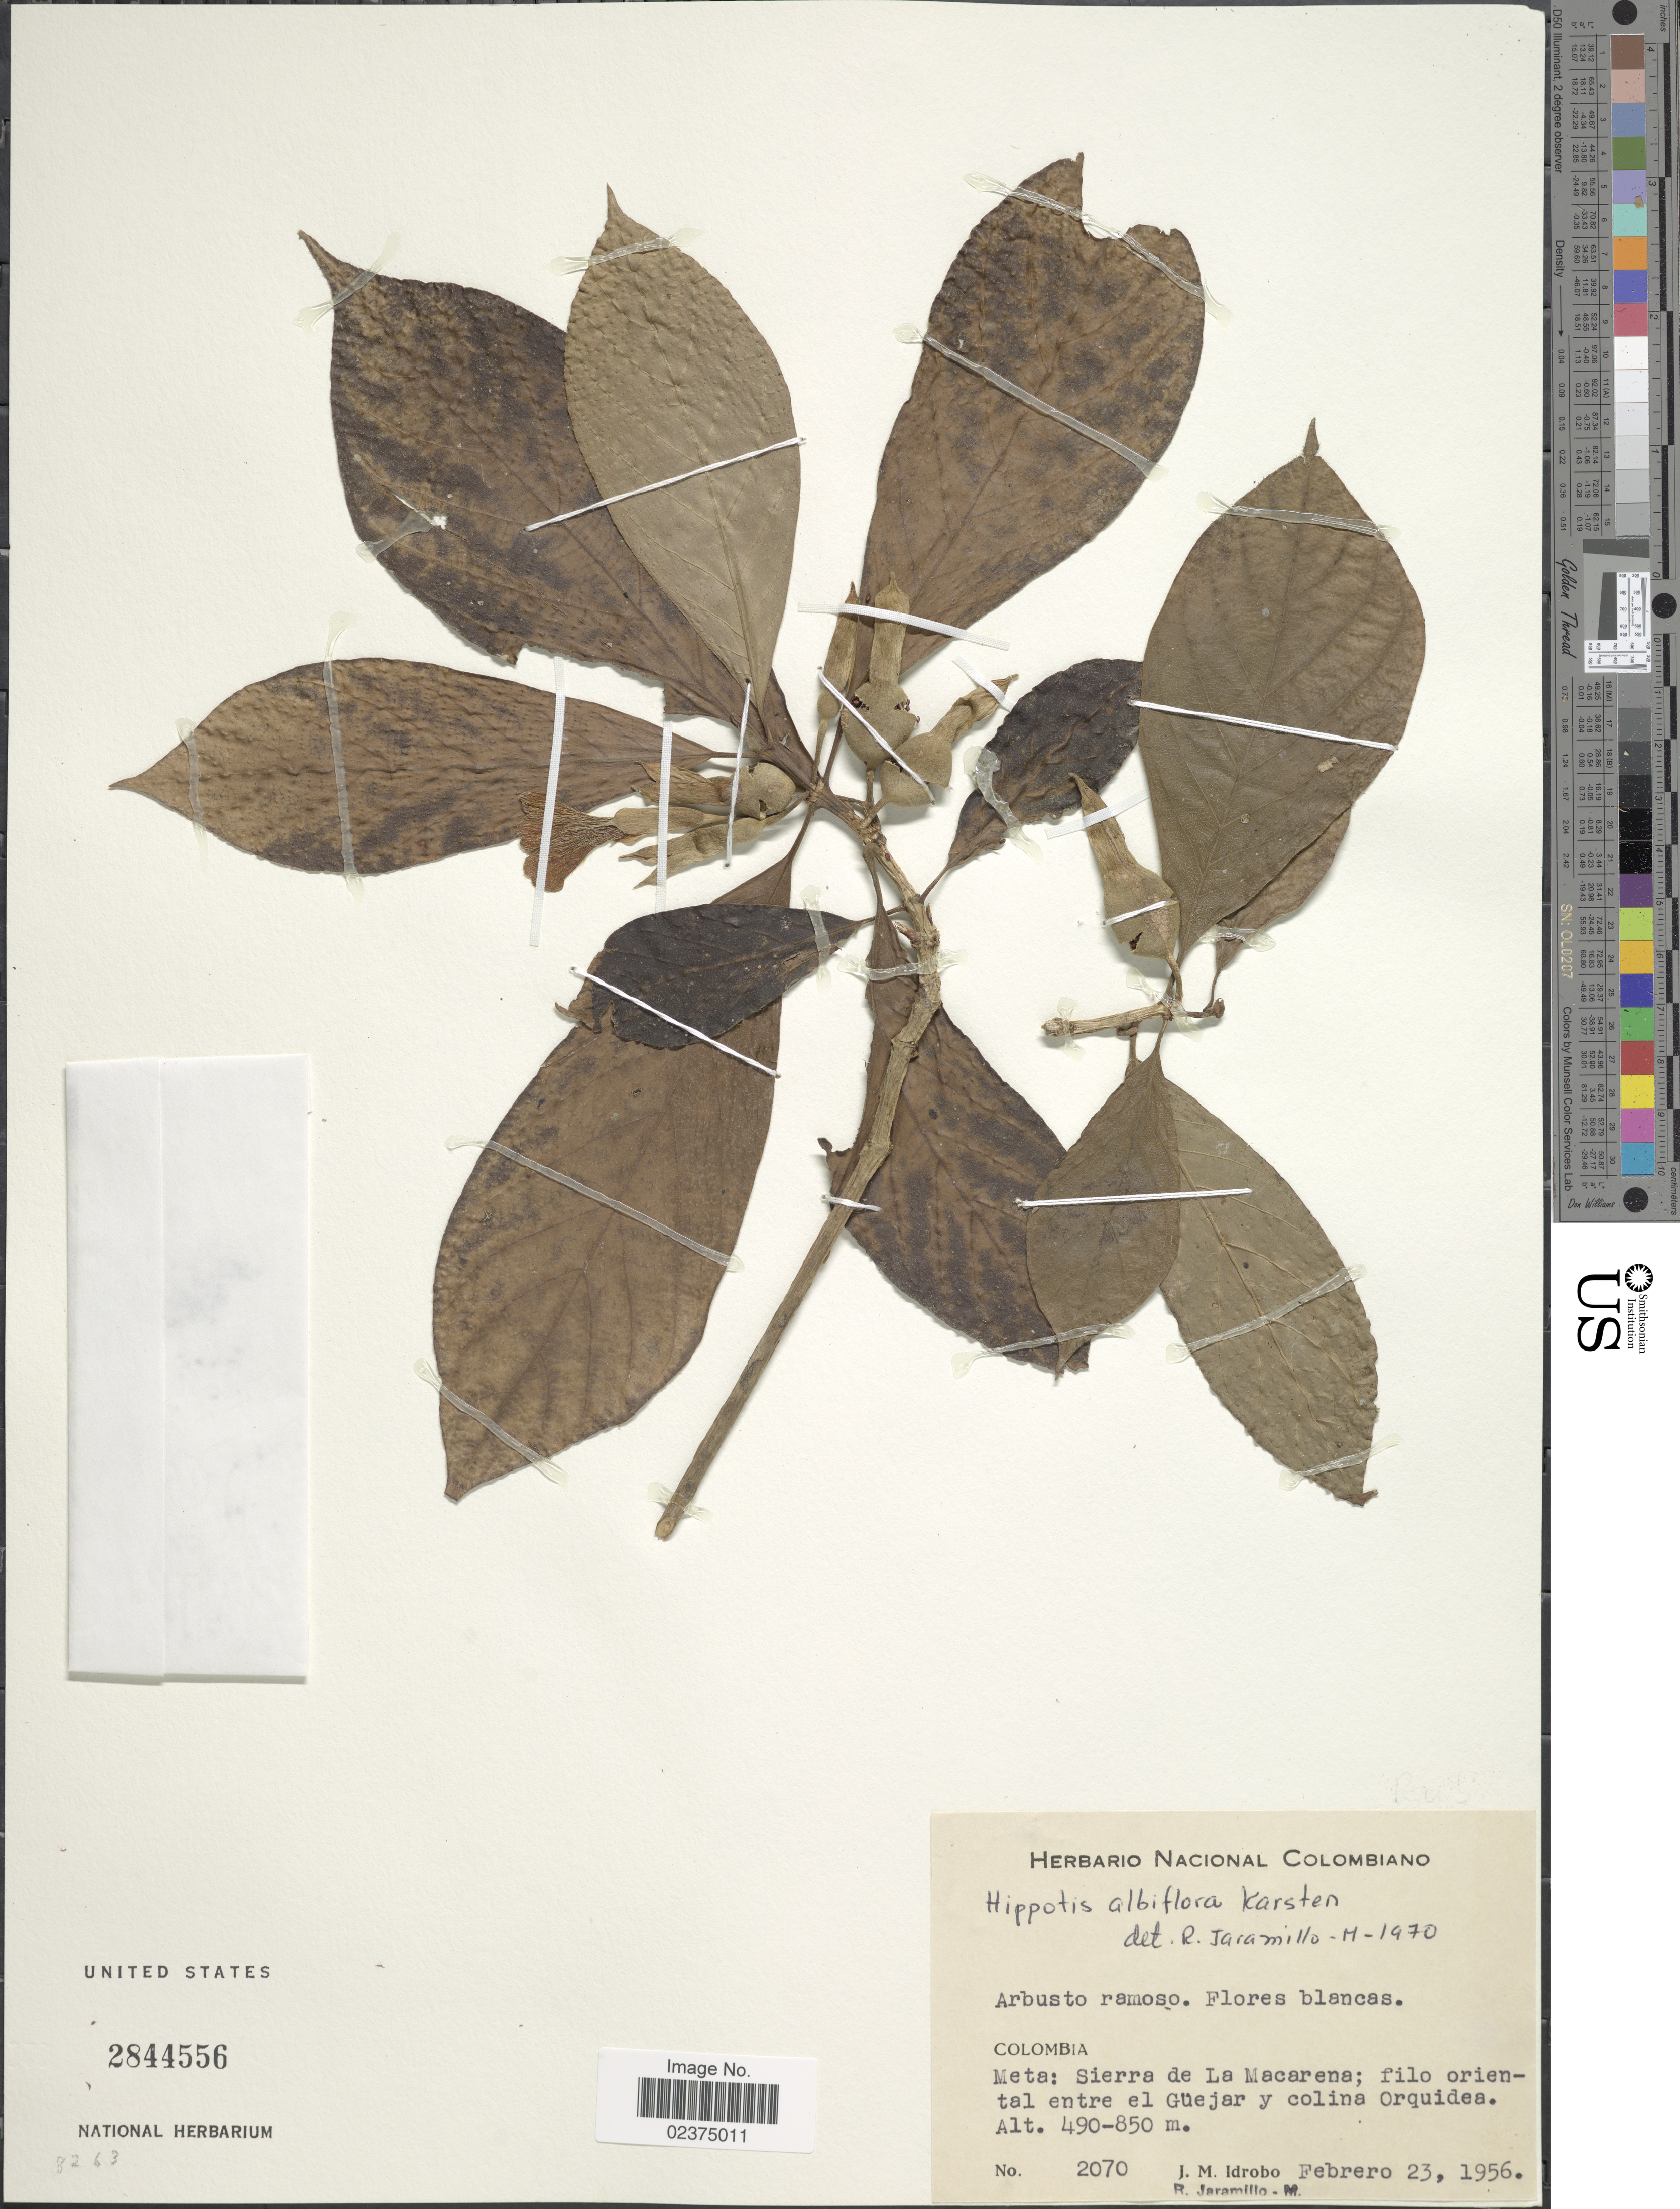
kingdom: Plantae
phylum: Tracheophyta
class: Magnoliopsida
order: Gentianales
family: Rubiaceae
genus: Hippotis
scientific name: Hippotis albiflora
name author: H. Karst.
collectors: J. M. Idrobo & R. Jaramillo M.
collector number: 2070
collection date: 1956-02-23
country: Colombia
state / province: Meta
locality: Sierra de La Macarena; filo oriental entre el Guejar y colina Orquidea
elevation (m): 490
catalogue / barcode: US 2844556